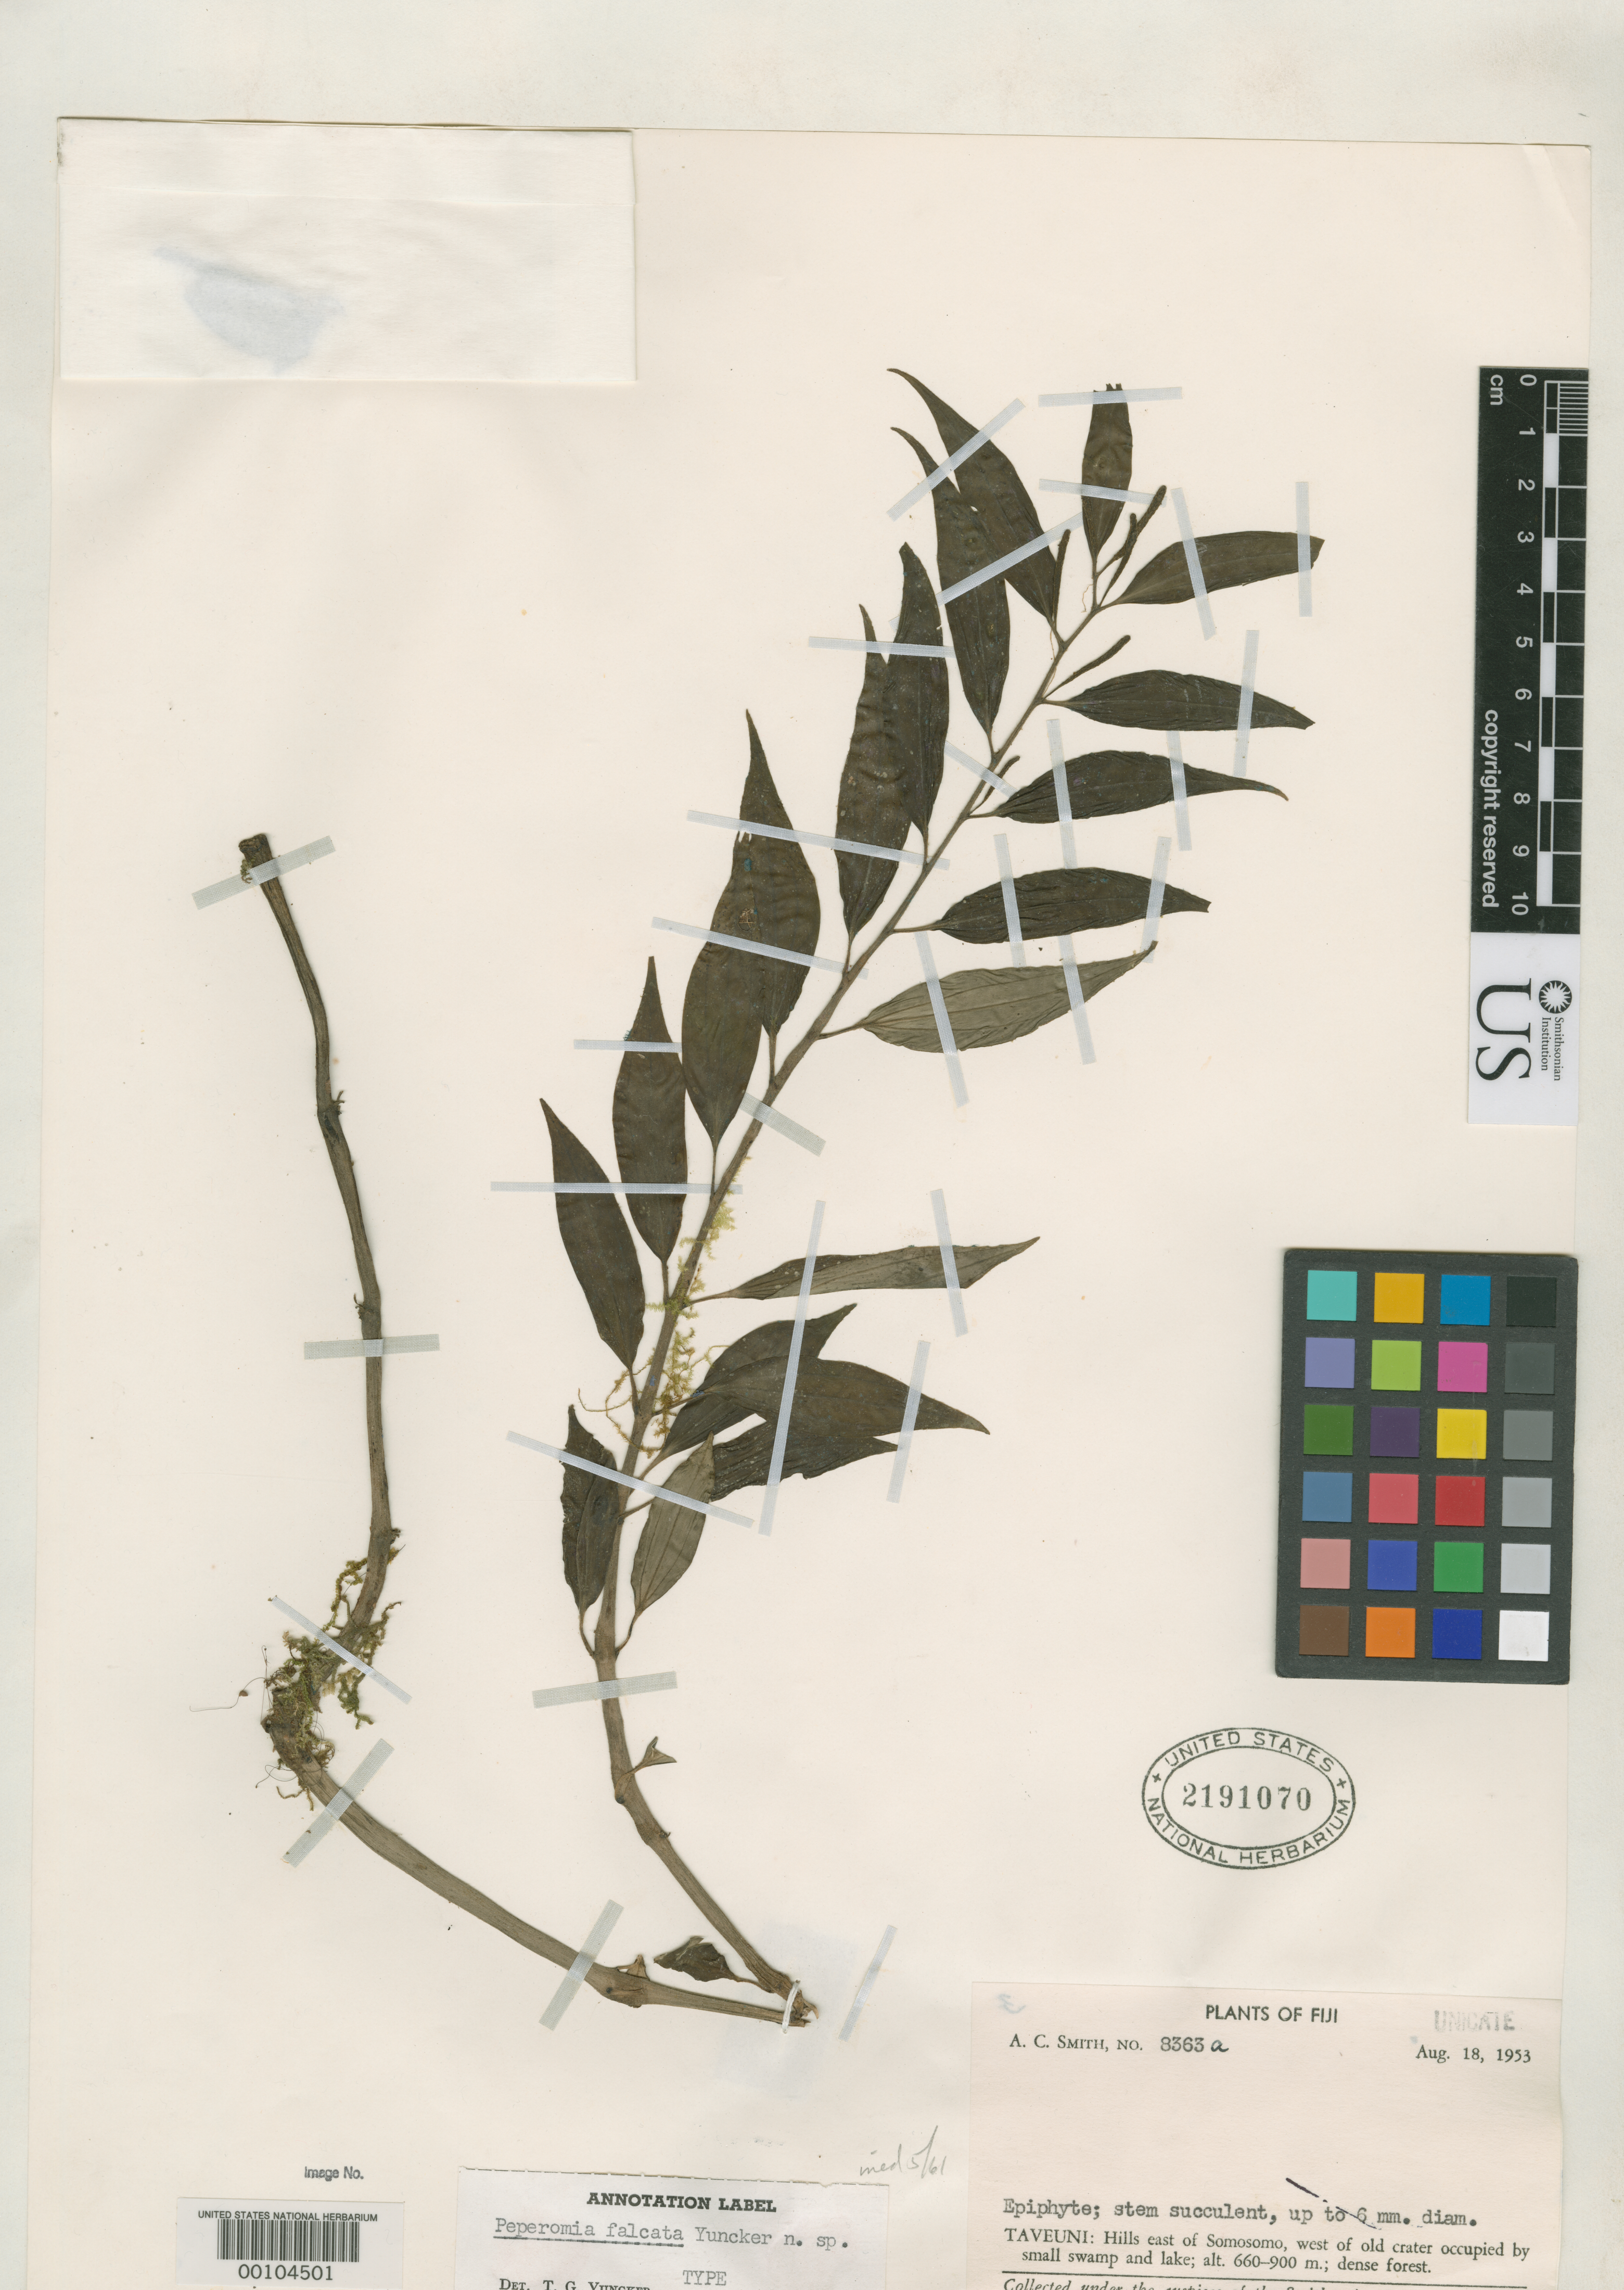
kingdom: Plantae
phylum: Tracheophyta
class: Magnoliopsida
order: Piperales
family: Piperaceae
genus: Peperomia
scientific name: Peperomia falcata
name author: Yunck.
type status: Holotype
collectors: A. C. Smith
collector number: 8363 a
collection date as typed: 18 Aug 1953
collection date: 1953-08-18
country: Fiji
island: Taveuni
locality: East of Somosomo. [Vanua Levu Group]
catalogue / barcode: US 2191070